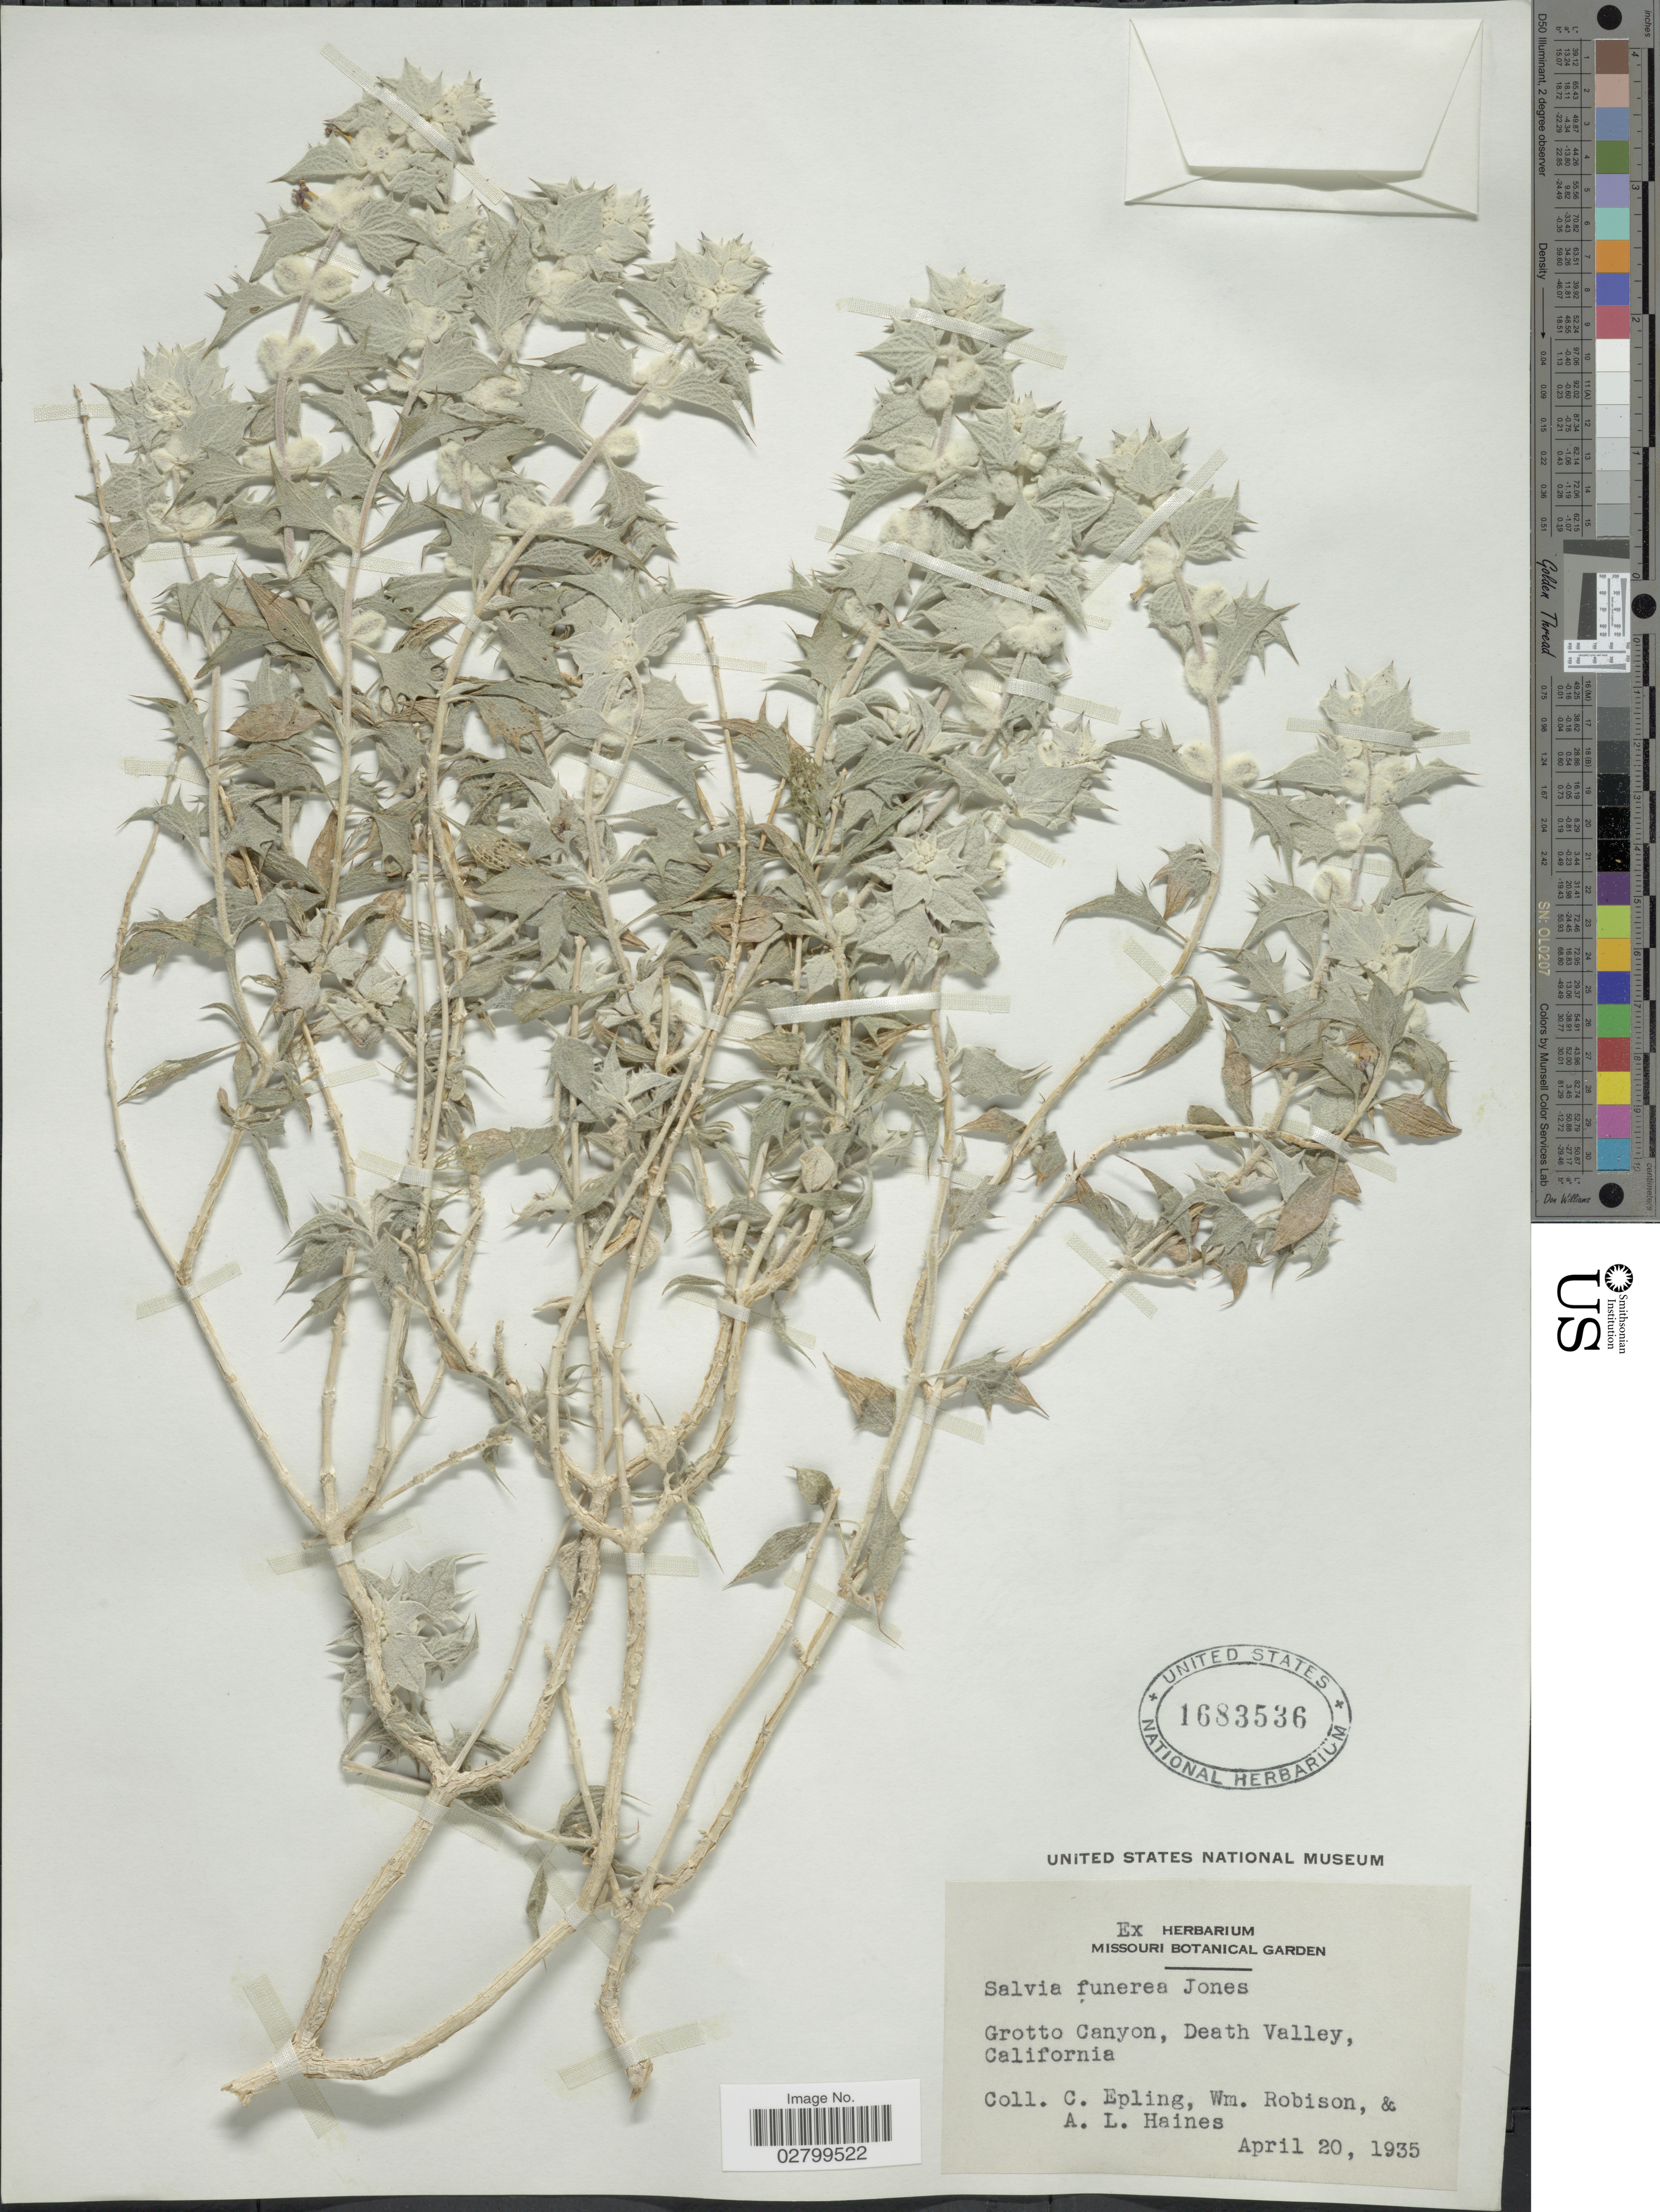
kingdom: Plantae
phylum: Tracheophyta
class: Magnoliopsida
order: Lamiales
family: Lamiaceae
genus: Salvia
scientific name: Salvia funerea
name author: M.E. Jones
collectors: C. C. Epling, W. Robison & A. L. Haines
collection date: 1935-04-20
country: United States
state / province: California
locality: Grotto Canyon, Death Valley.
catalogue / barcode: US 1683536